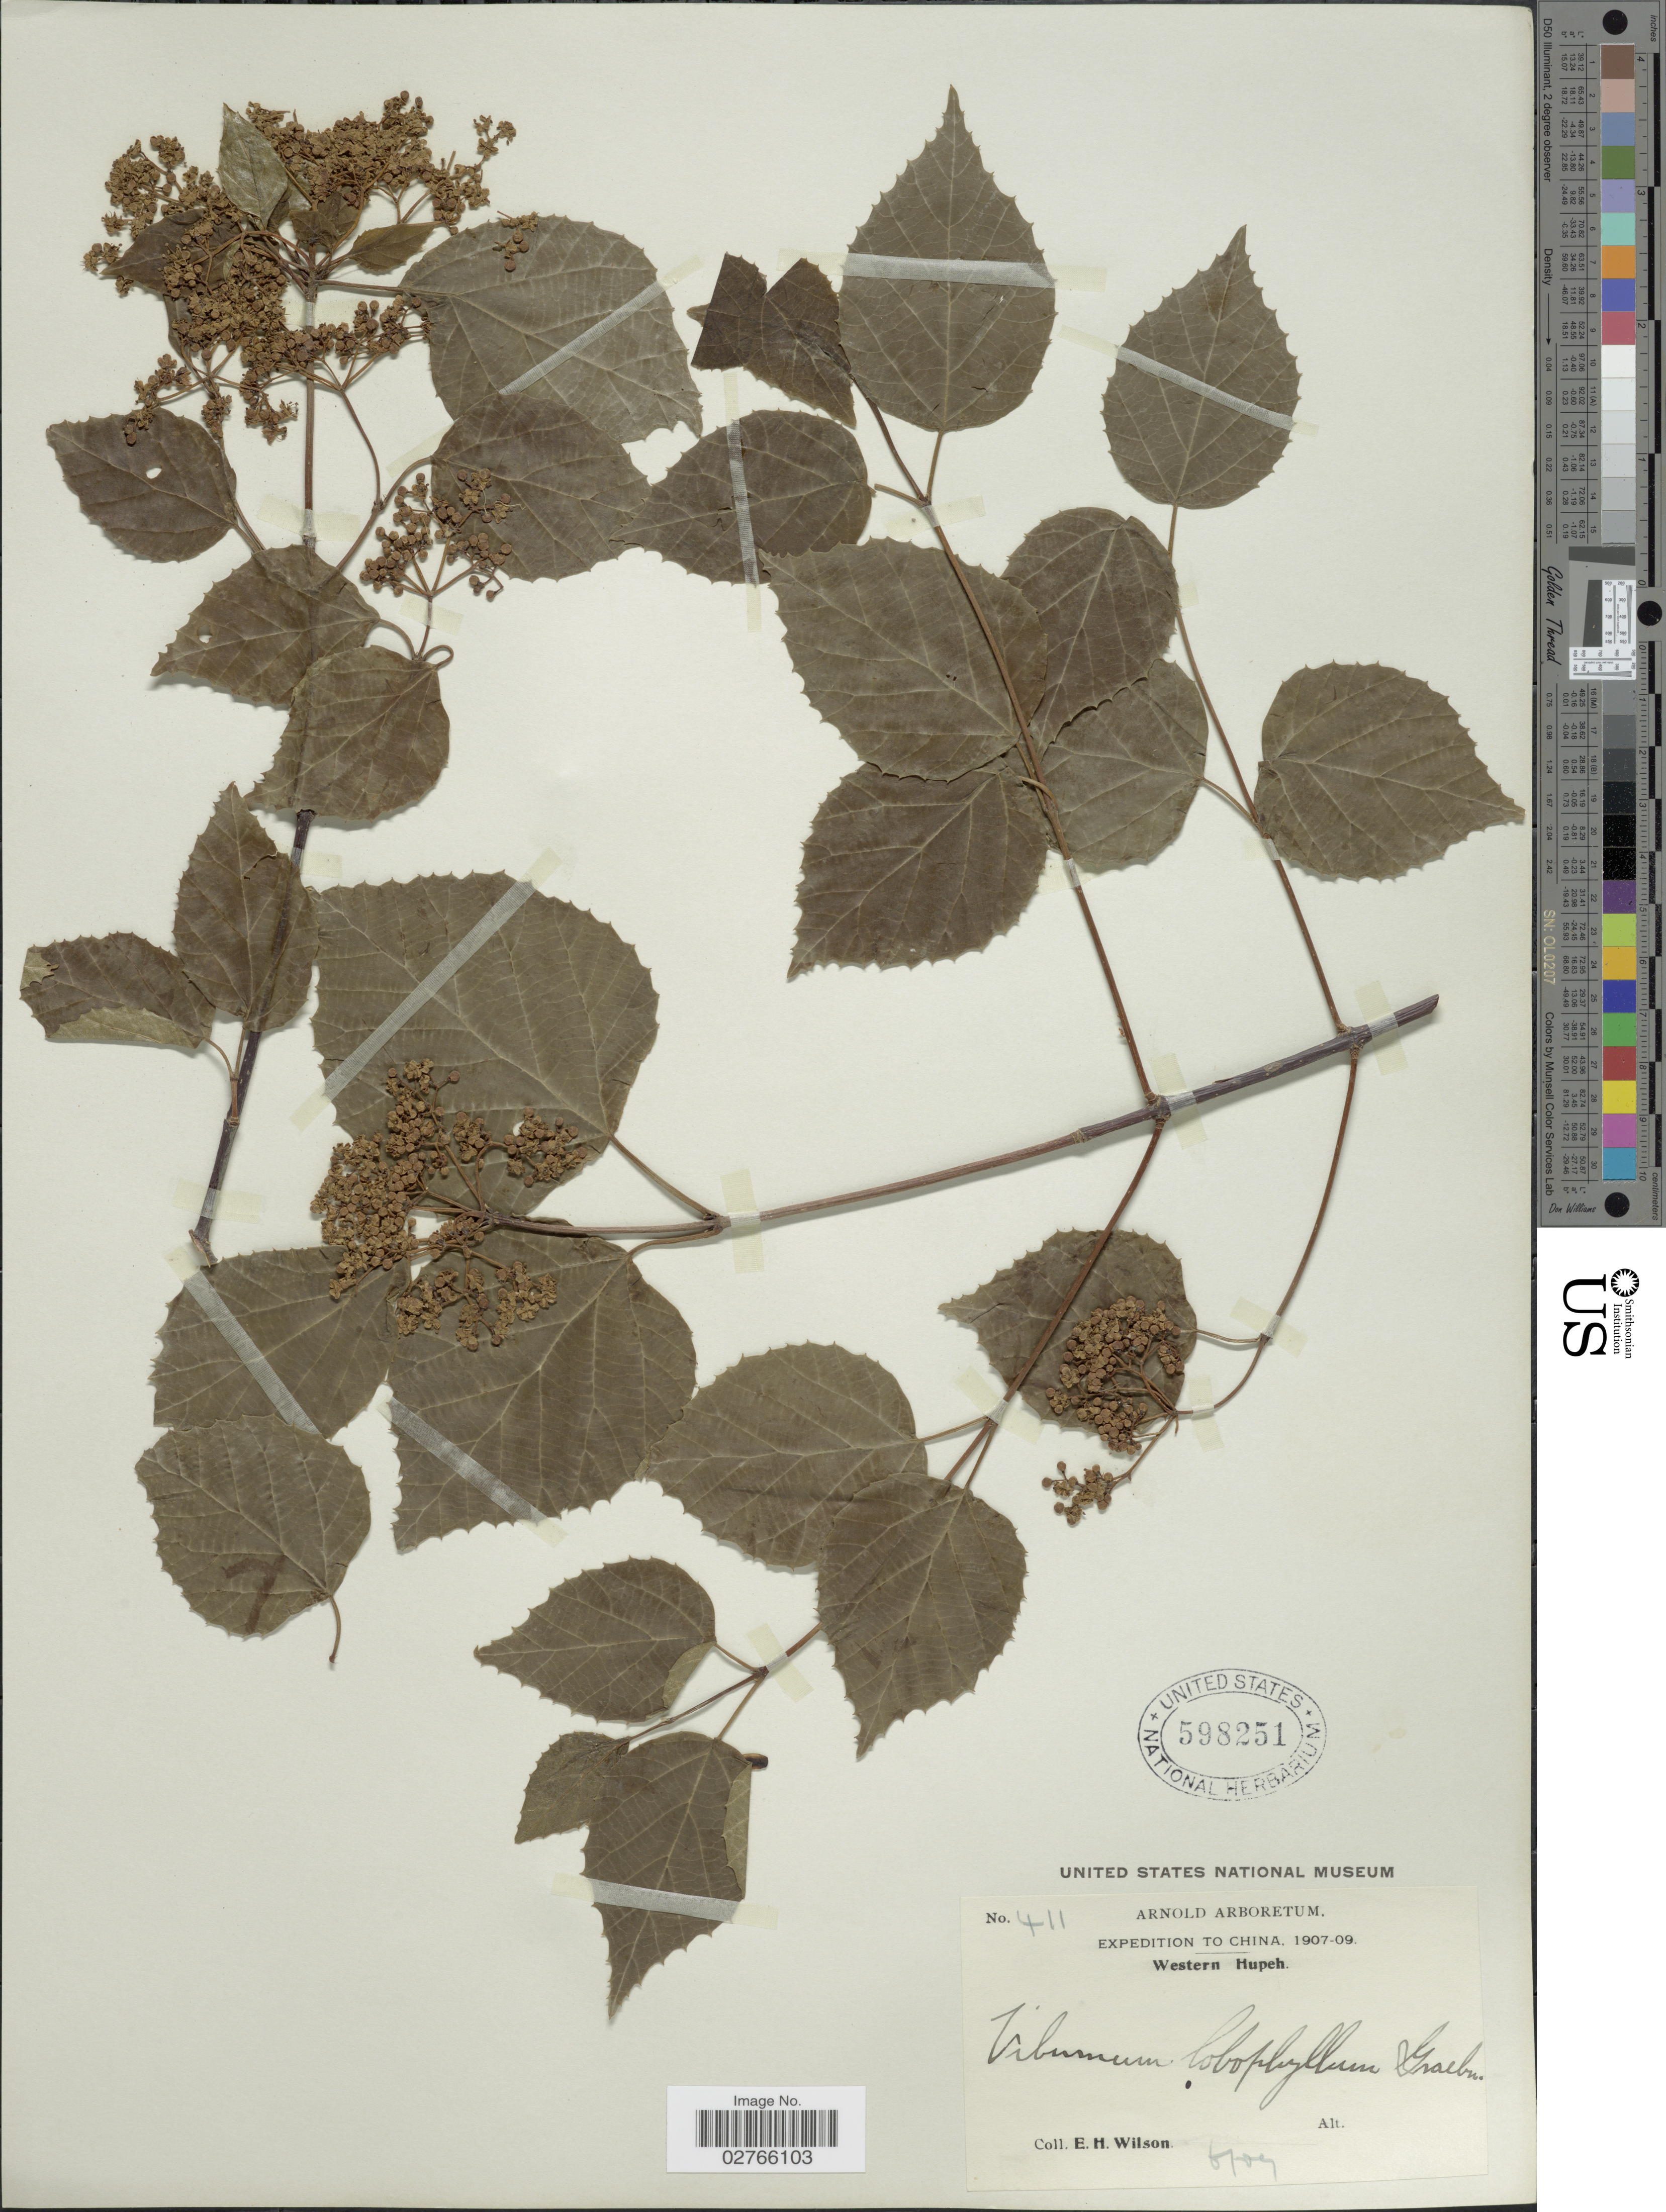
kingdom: Plantae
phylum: Tracheophyta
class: Magnoliopsida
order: Dipsacales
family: Viburnaceae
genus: Viburnum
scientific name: Viburnum lobophyllum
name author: Graebn.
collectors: E. Wilson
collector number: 411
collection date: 1907-06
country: China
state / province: Hubei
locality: Western Hupeh.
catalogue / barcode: US 598251